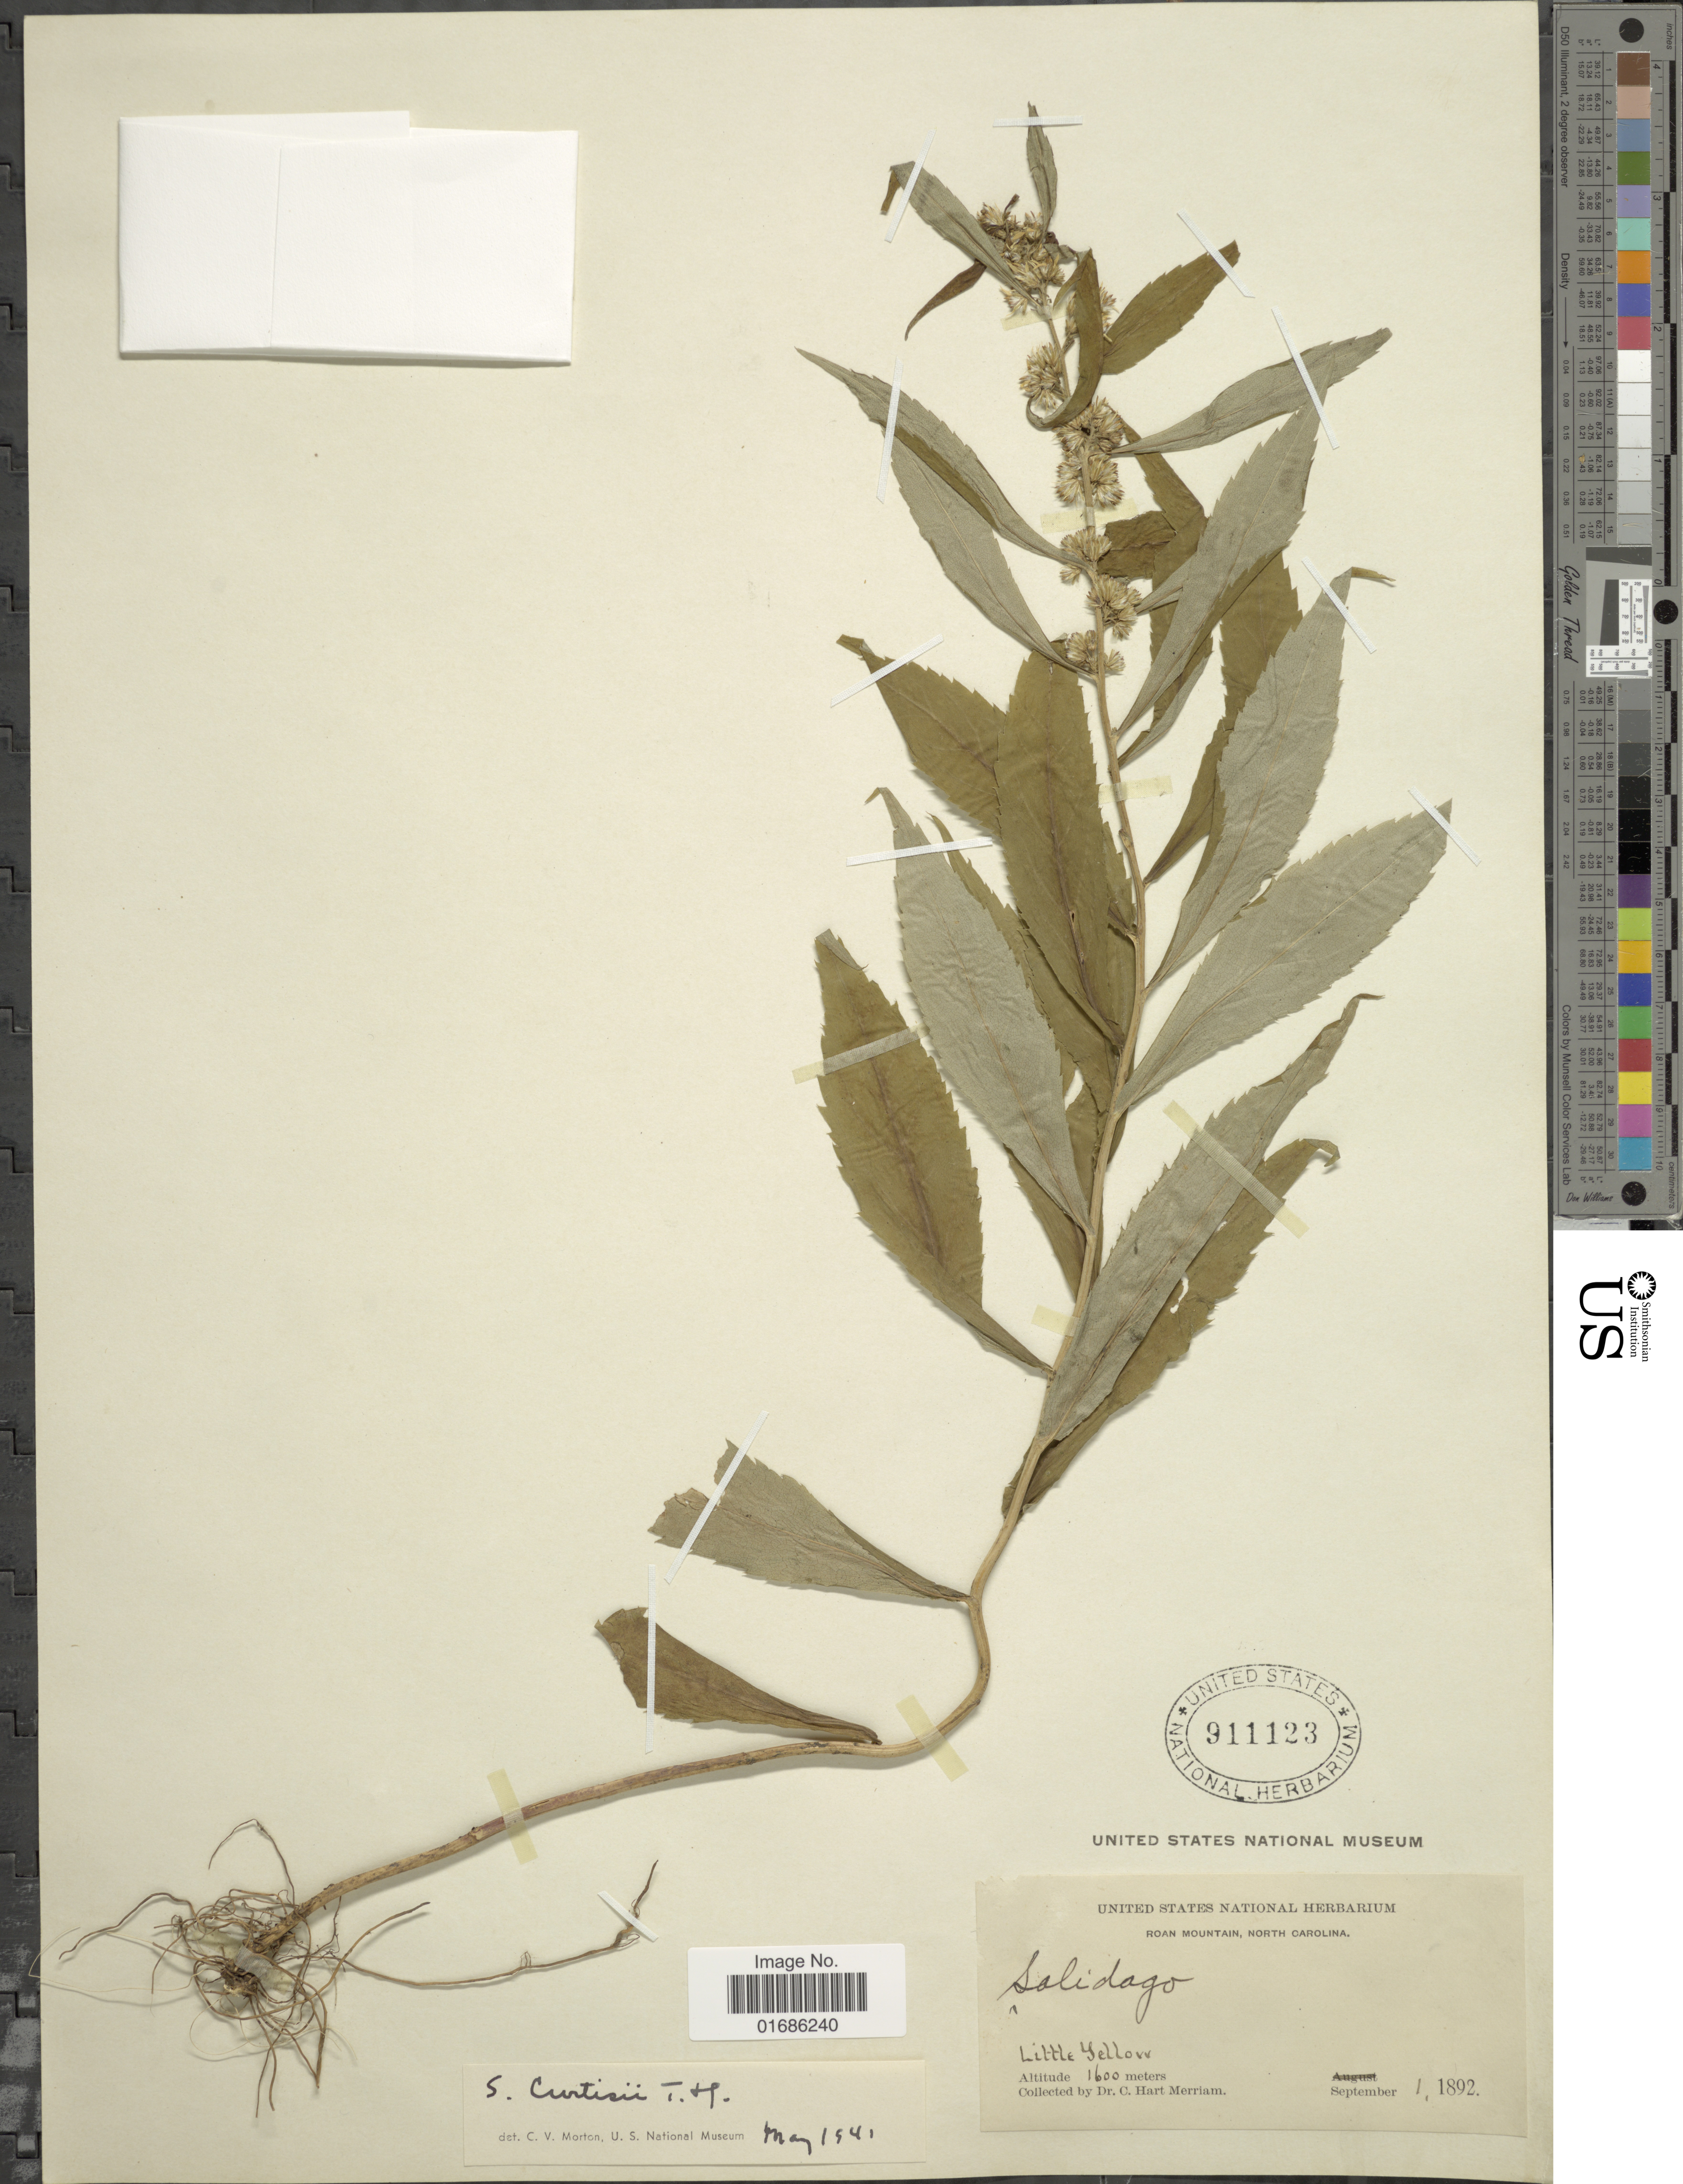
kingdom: Plantae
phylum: Tracheophyta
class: Magnoliopsida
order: Asterales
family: Asteraceae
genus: Solidago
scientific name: Solidago curtisii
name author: Torr. & A. Gray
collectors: C. Merriam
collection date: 1892-09-01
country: United States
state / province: North Carolina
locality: Roan Mountain, Little Yellow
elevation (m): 1600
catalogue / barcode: US 911123